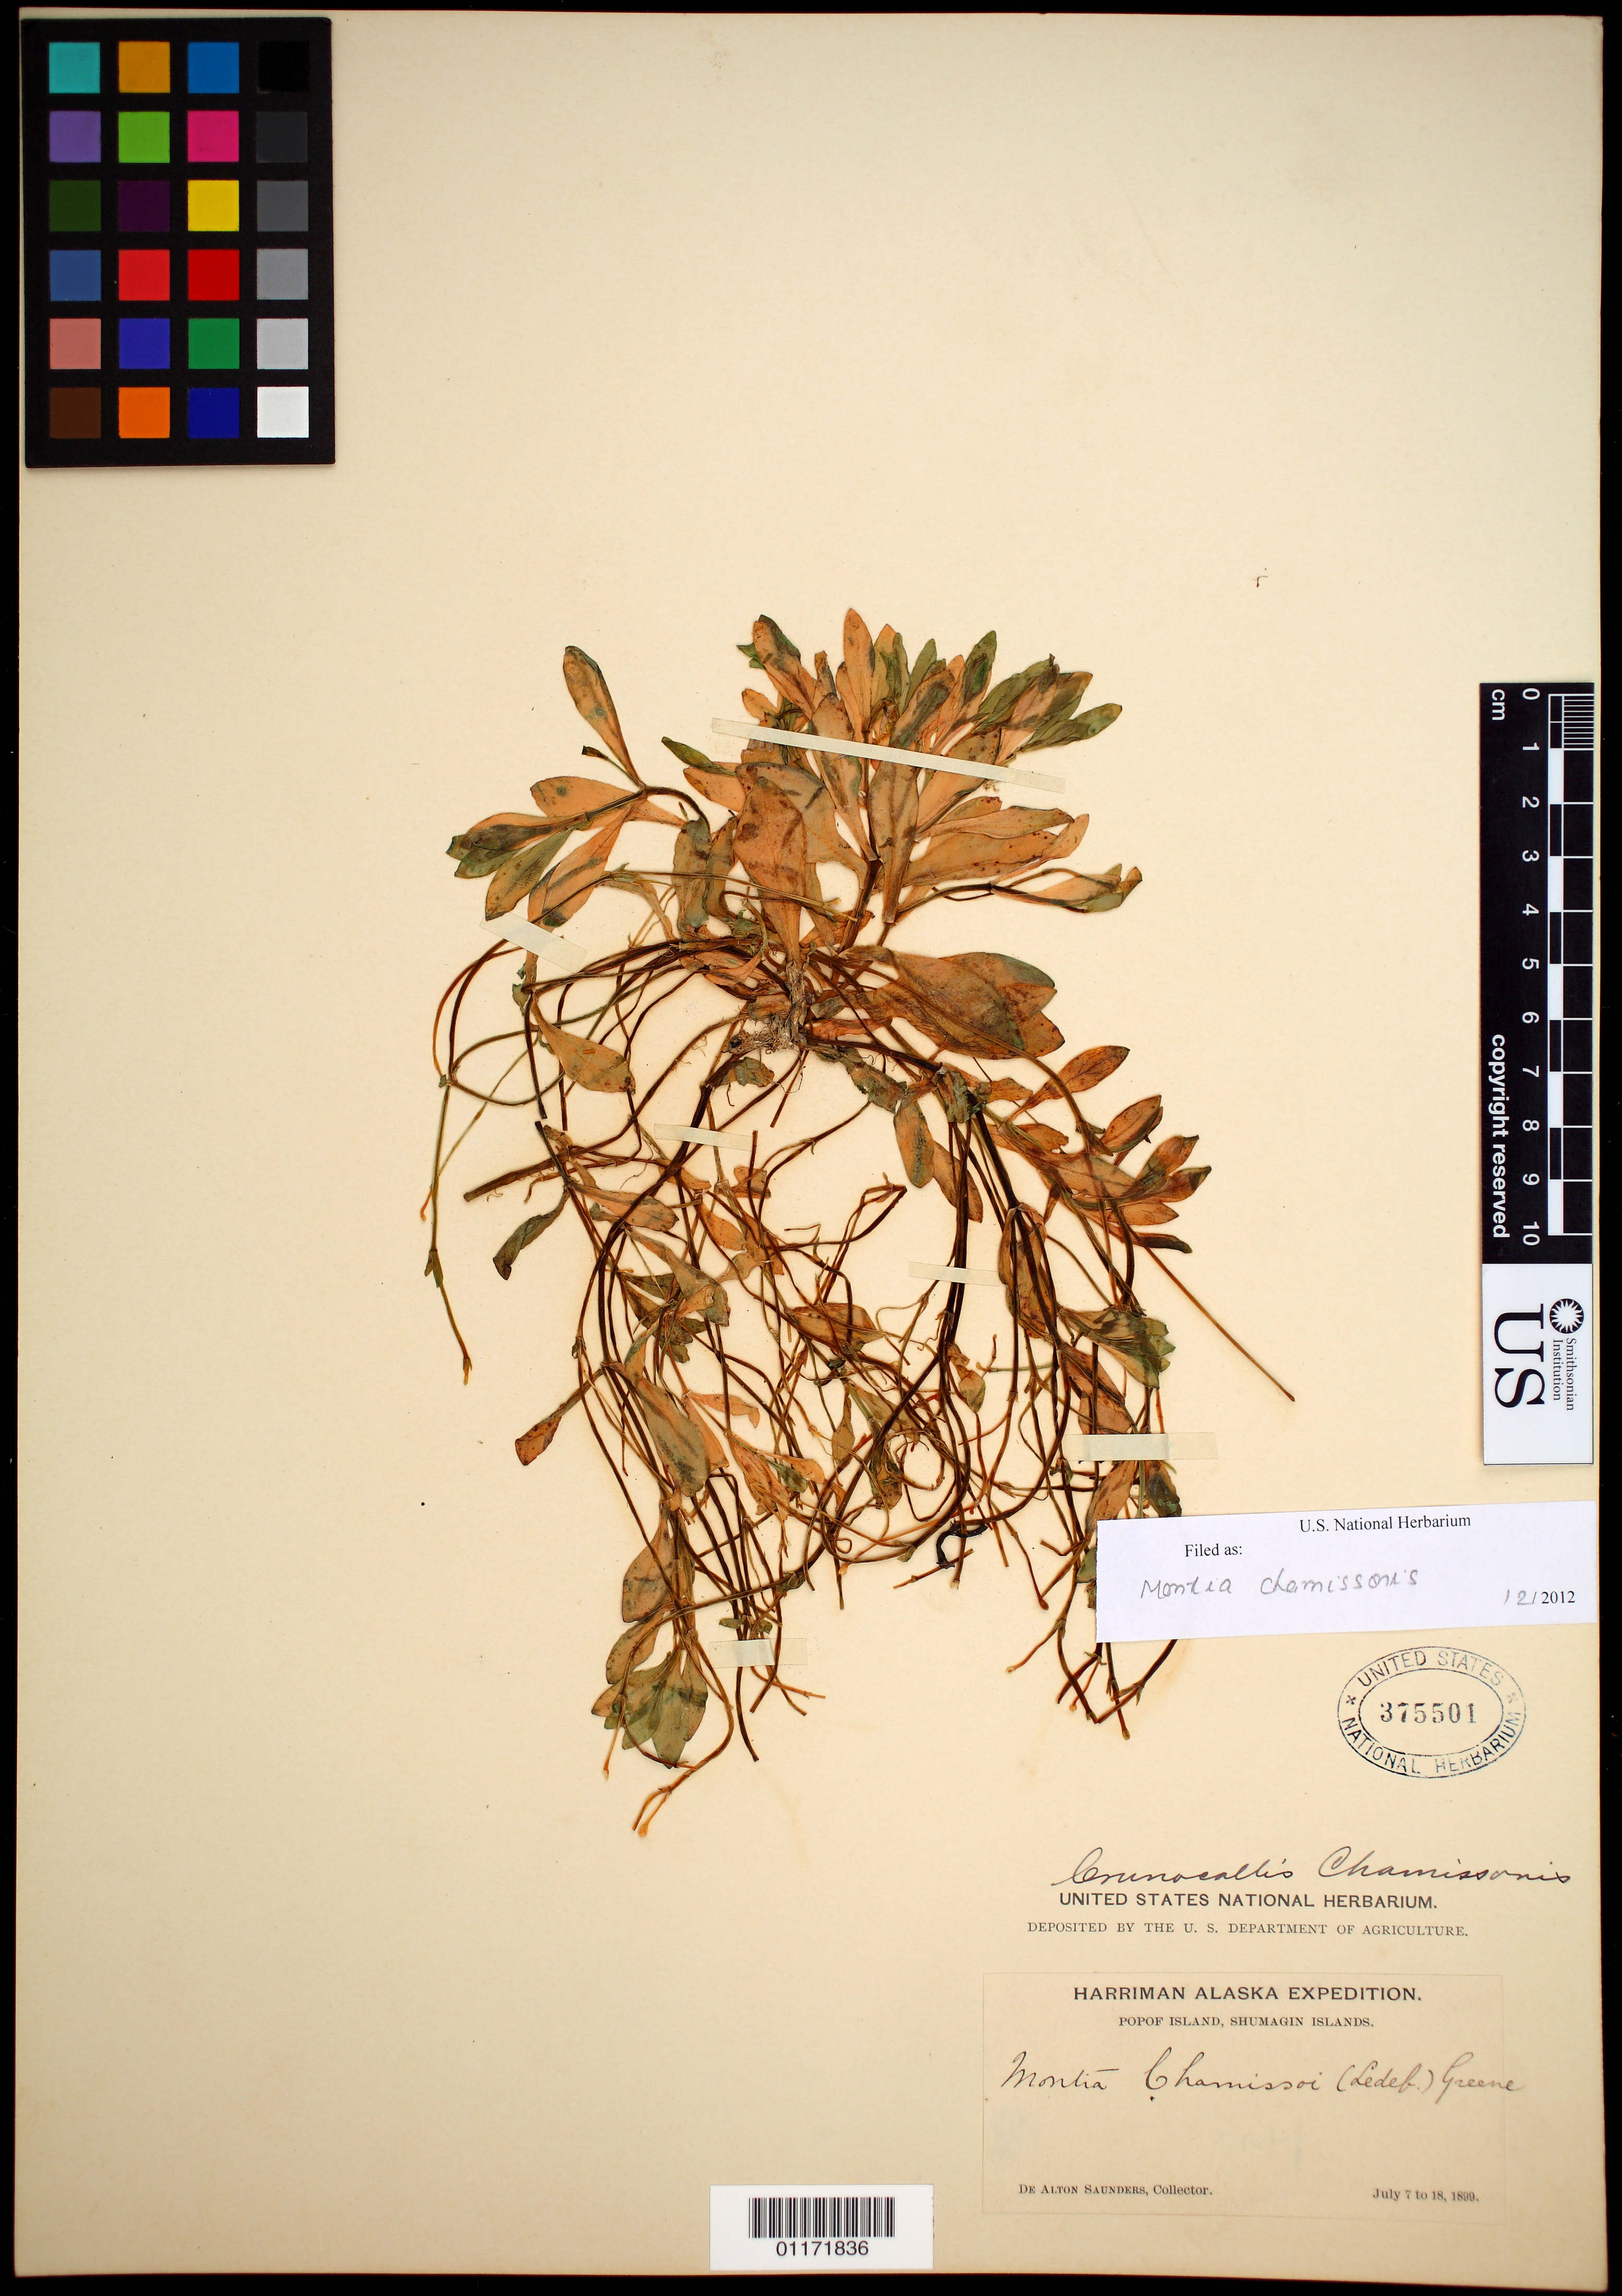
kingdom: Plantae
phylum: Tracheophyta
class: Magnoliopsida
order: Caryophyllales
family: Montiaceae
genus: Montia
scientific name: Montia chamissoi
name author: (Ledeb. ex Spreng.) Greene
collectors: D. A. Saunders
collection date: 1899-07-07/1899-07-18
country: United States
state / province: Alaska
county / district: Aleutians East Borough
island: Popof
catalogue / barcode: US 375501